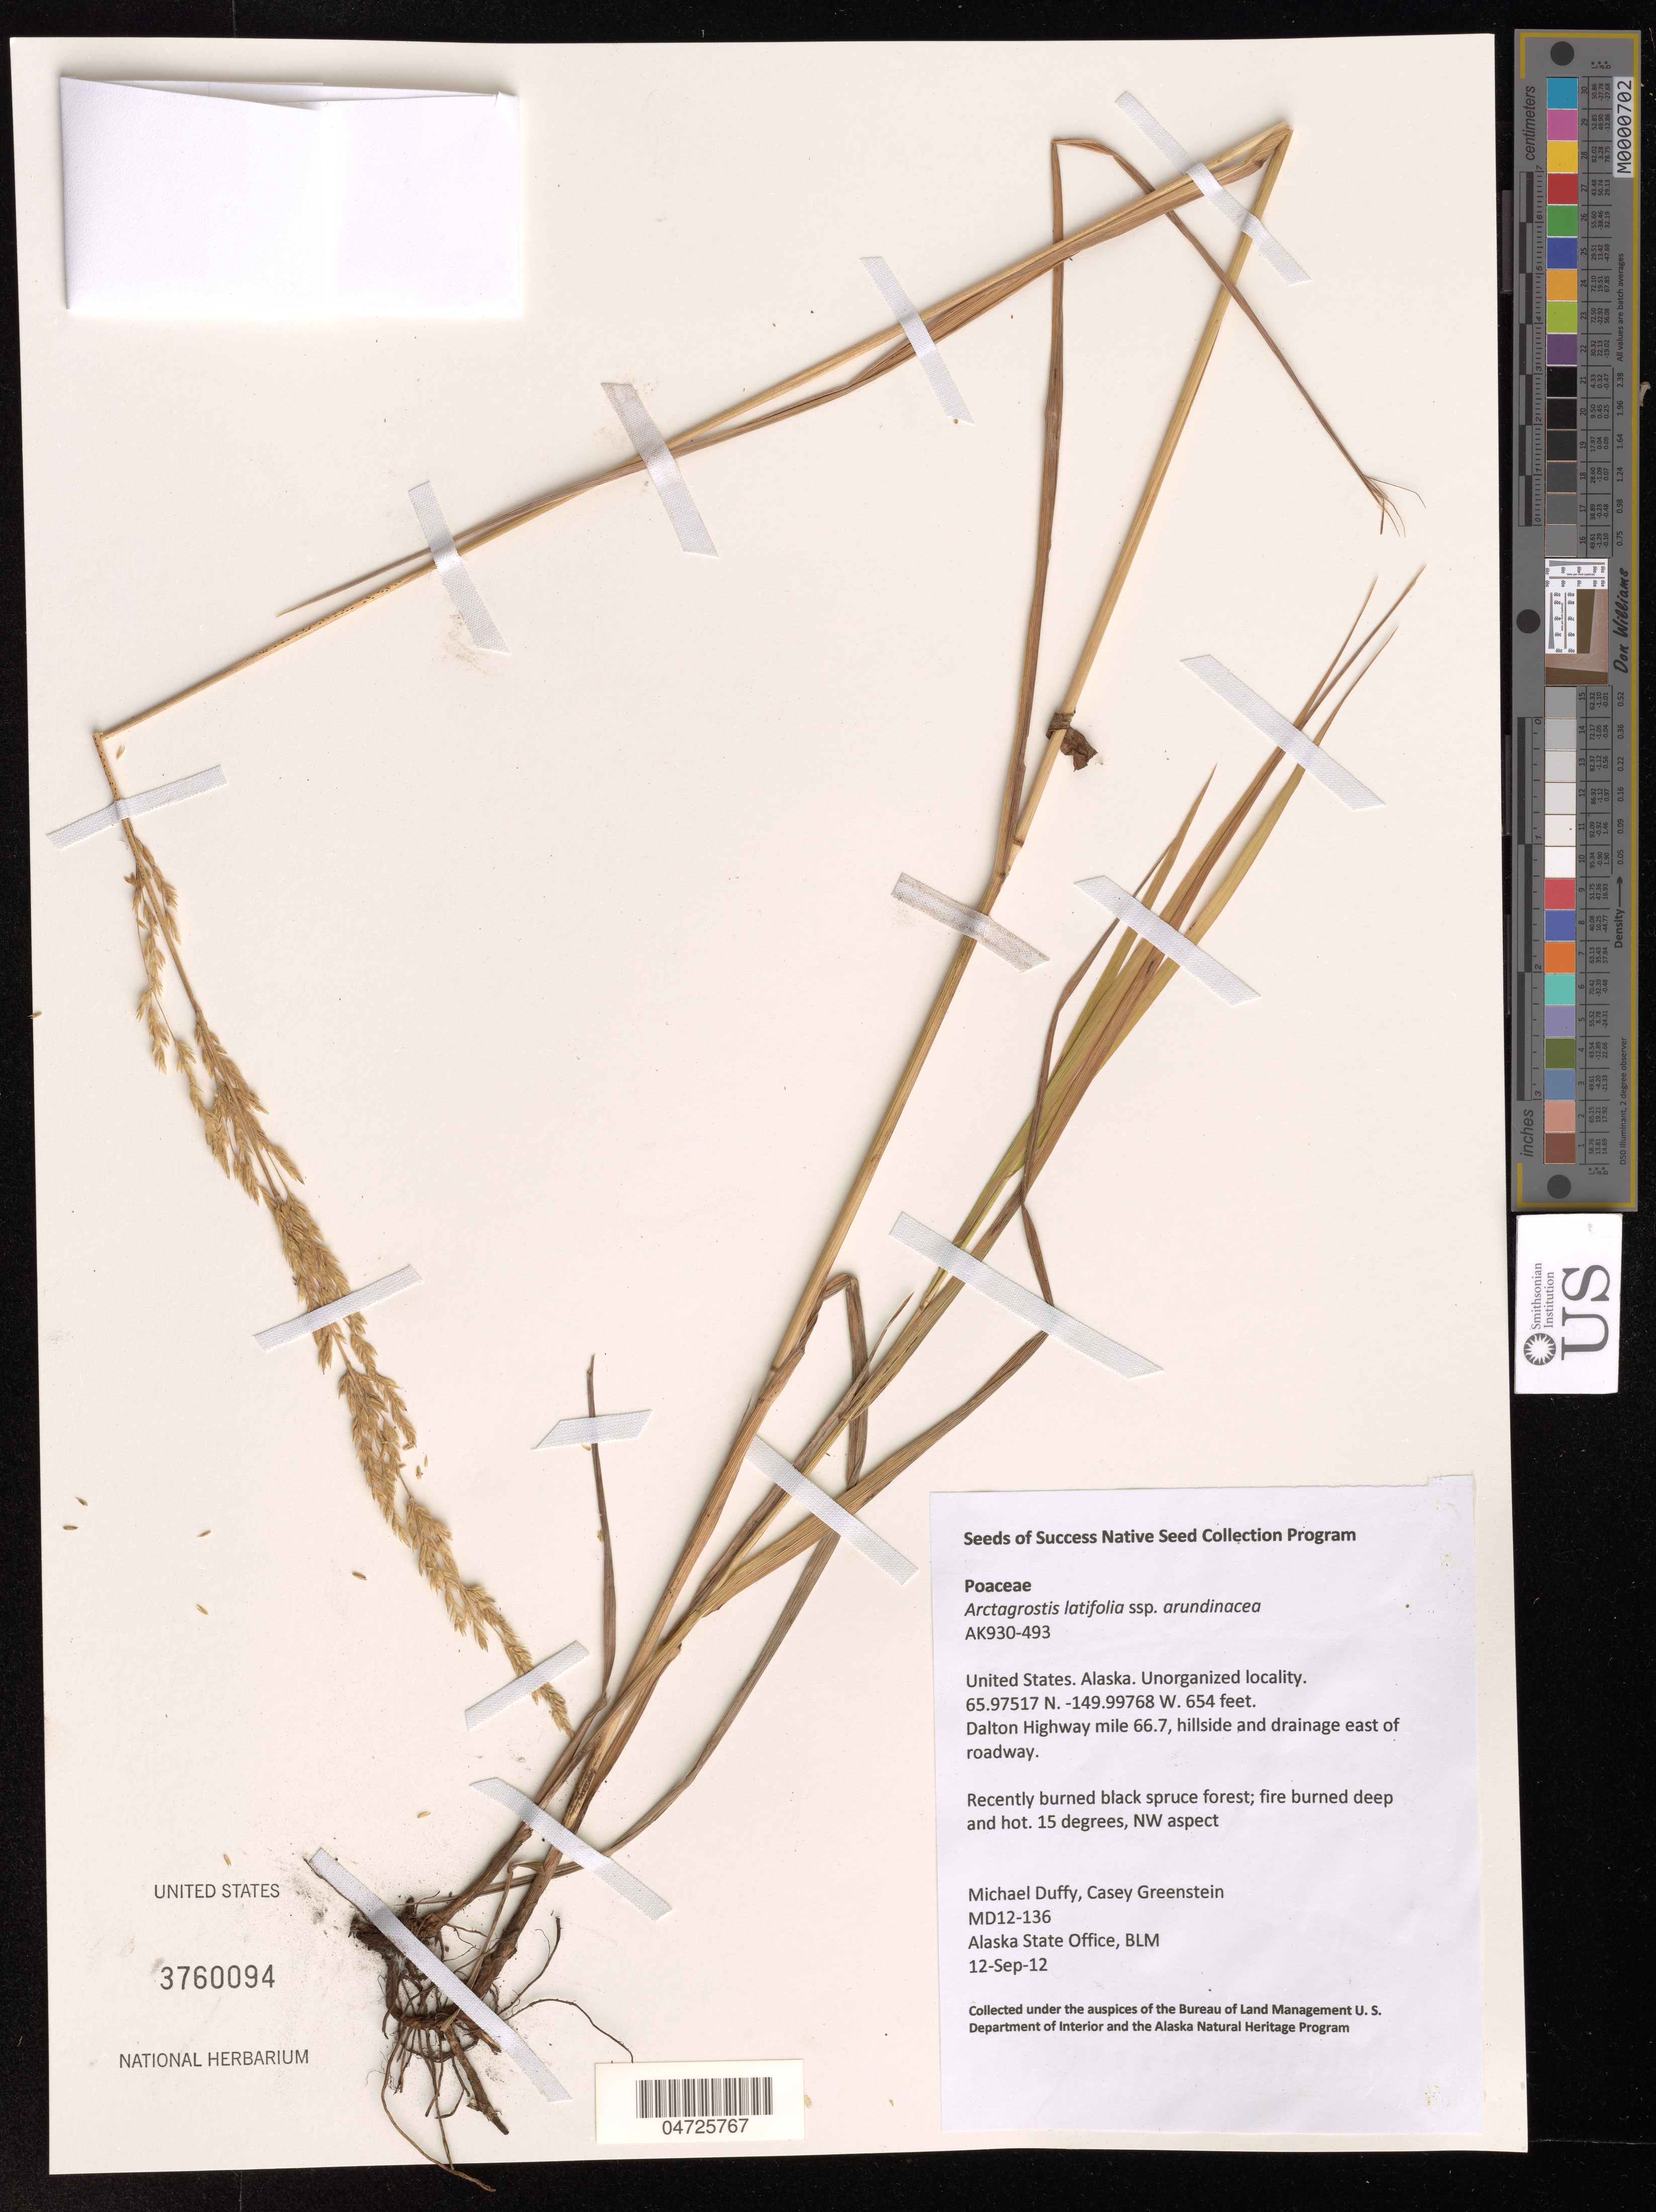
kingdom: Plantae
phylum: Tracheophyta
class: Liliopsida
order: Poales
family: Poaceae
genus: Arctagrostis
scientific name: Arctagrostis latifolia subsp. arundinacea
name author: (Trin.) Tzvelev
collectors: M. Duffy & C. Greenstein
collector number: MD12-136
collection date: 2012-09-12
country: United States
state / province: Alaska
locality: Dalton Highway mile 66.7, hillside and drainage east of roadway. 15 degrees, NW aspect.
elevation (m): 199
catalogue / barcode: US 3760094